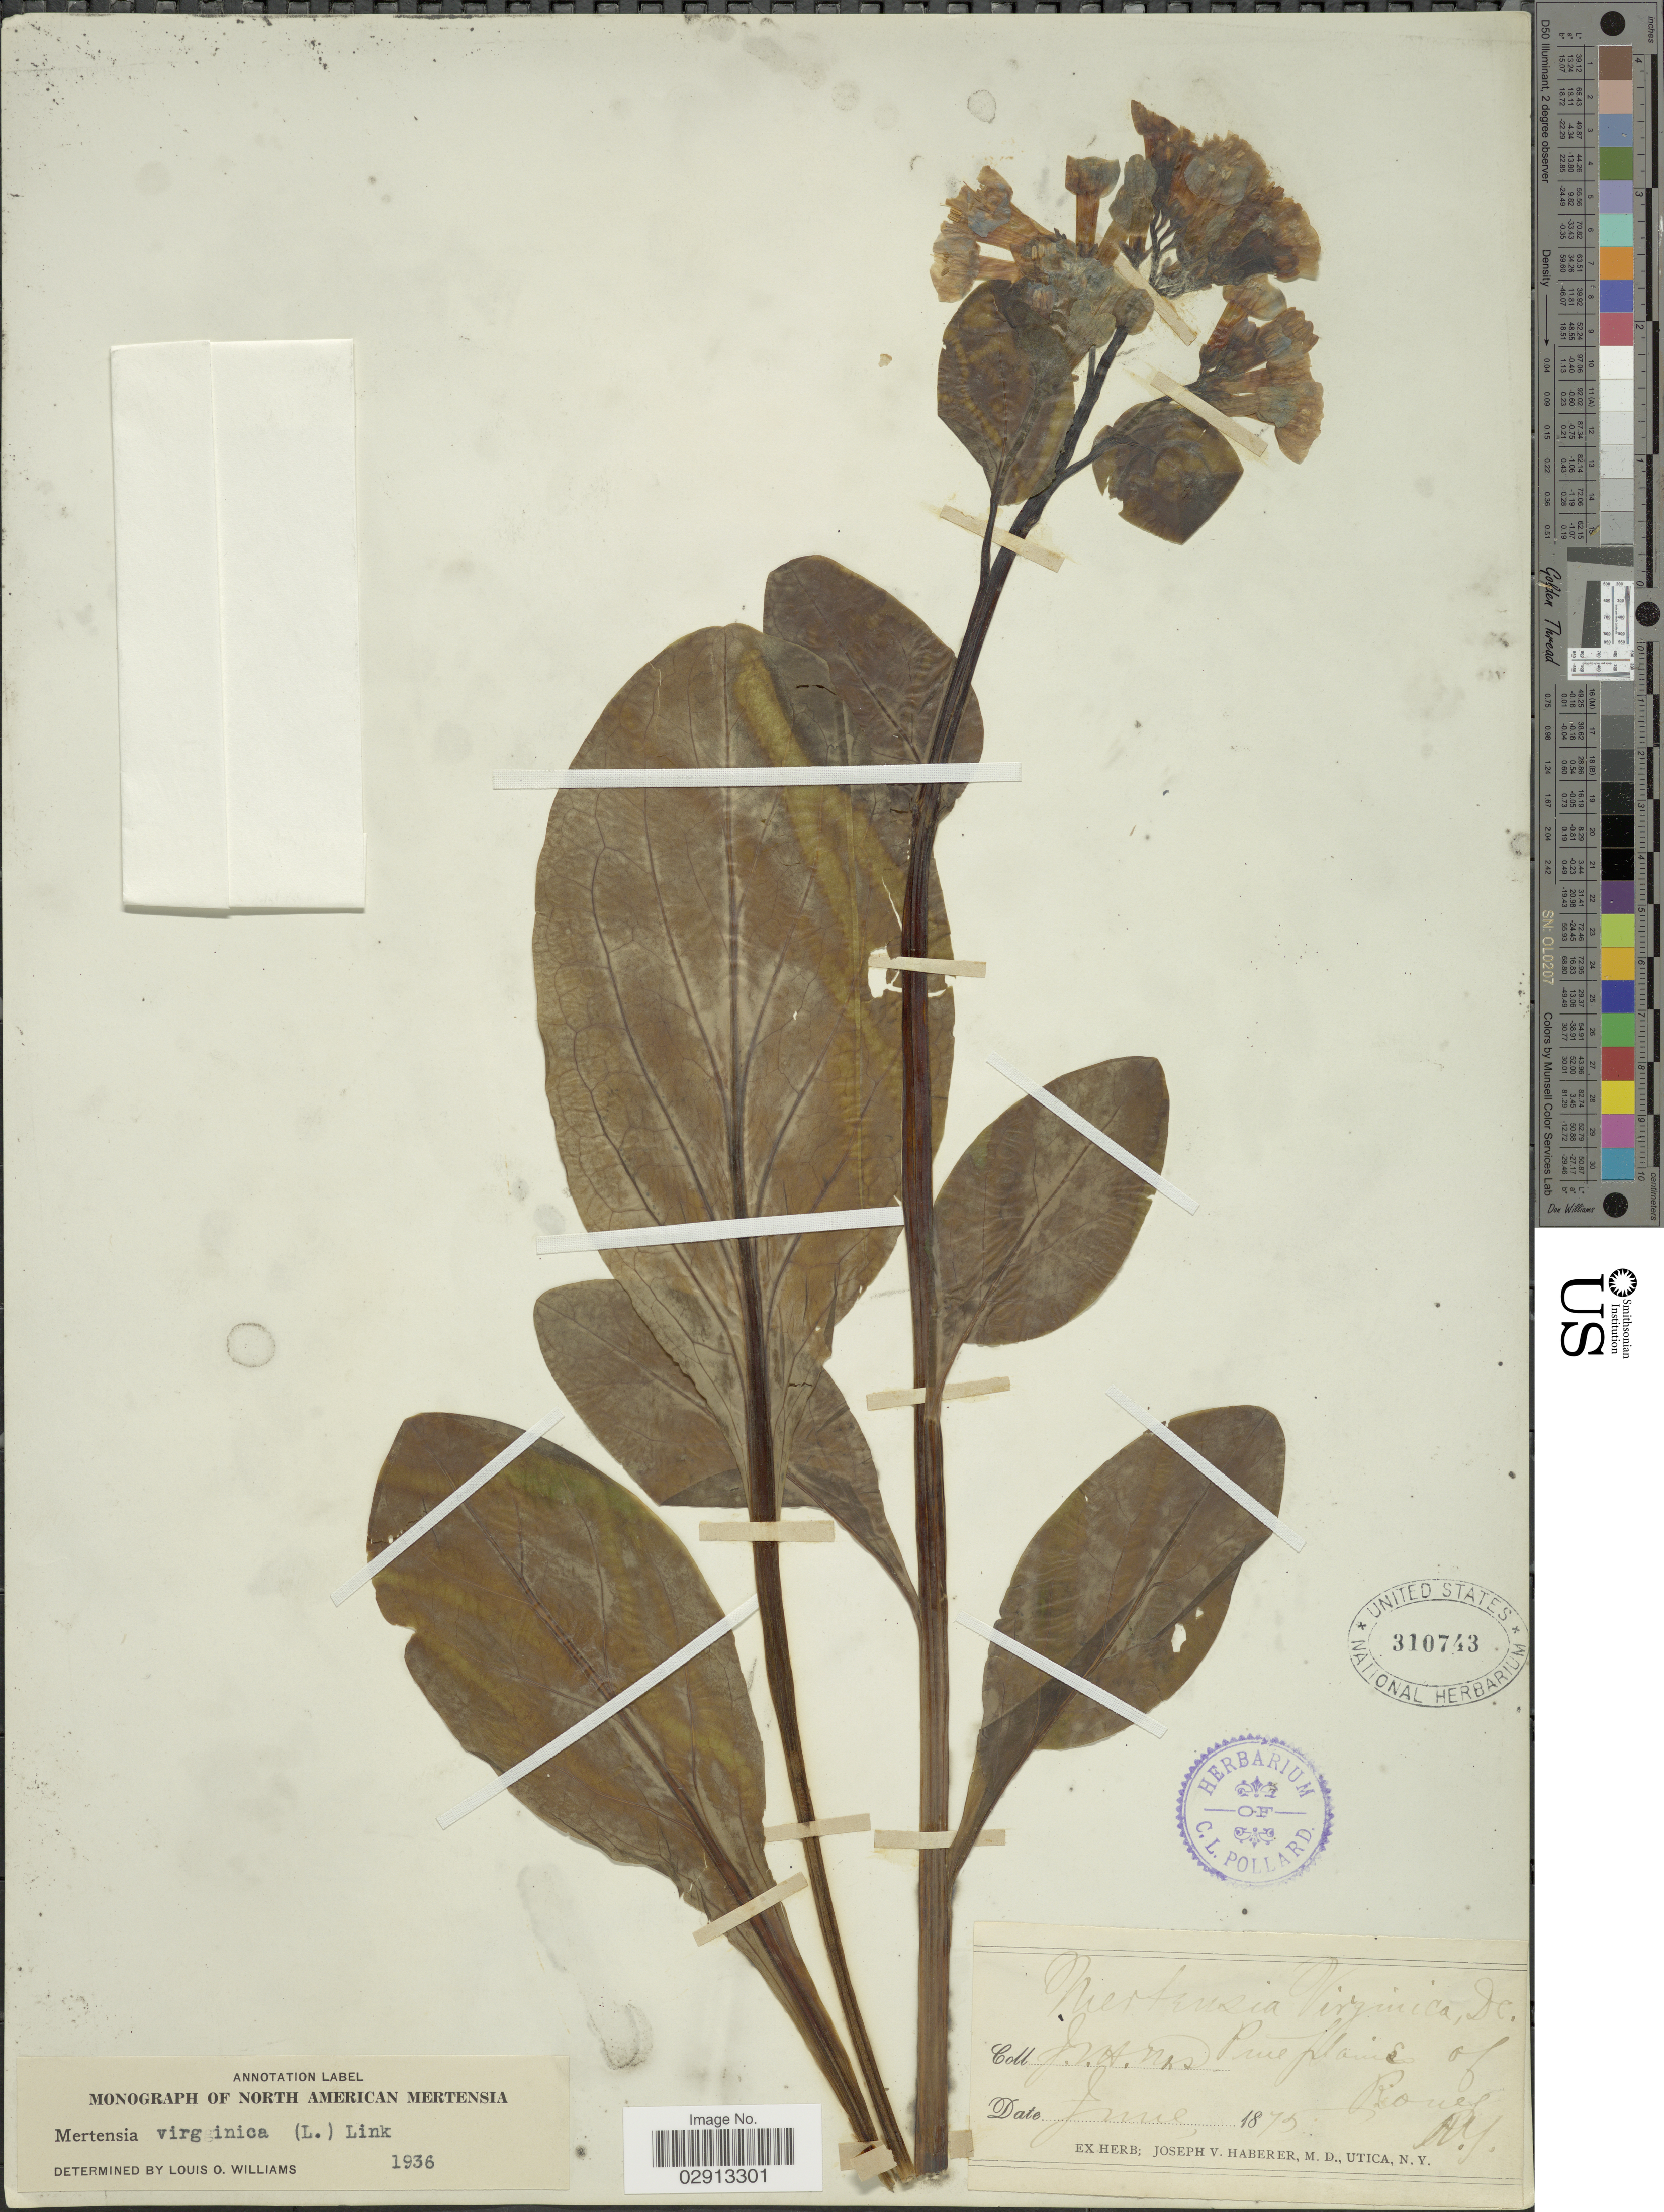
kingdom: Plantae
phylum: Tracheophyta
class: Magnoliopsida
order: Boraginales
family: Boraginaceae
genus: Mertensia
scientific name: Mertensia virginica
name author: (L.) Pers. ex Link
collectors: J. V. Haberer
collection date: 1875-06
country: United States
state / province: New York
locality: Pine plain of Rione. [interpreted]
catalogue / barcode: US 310743